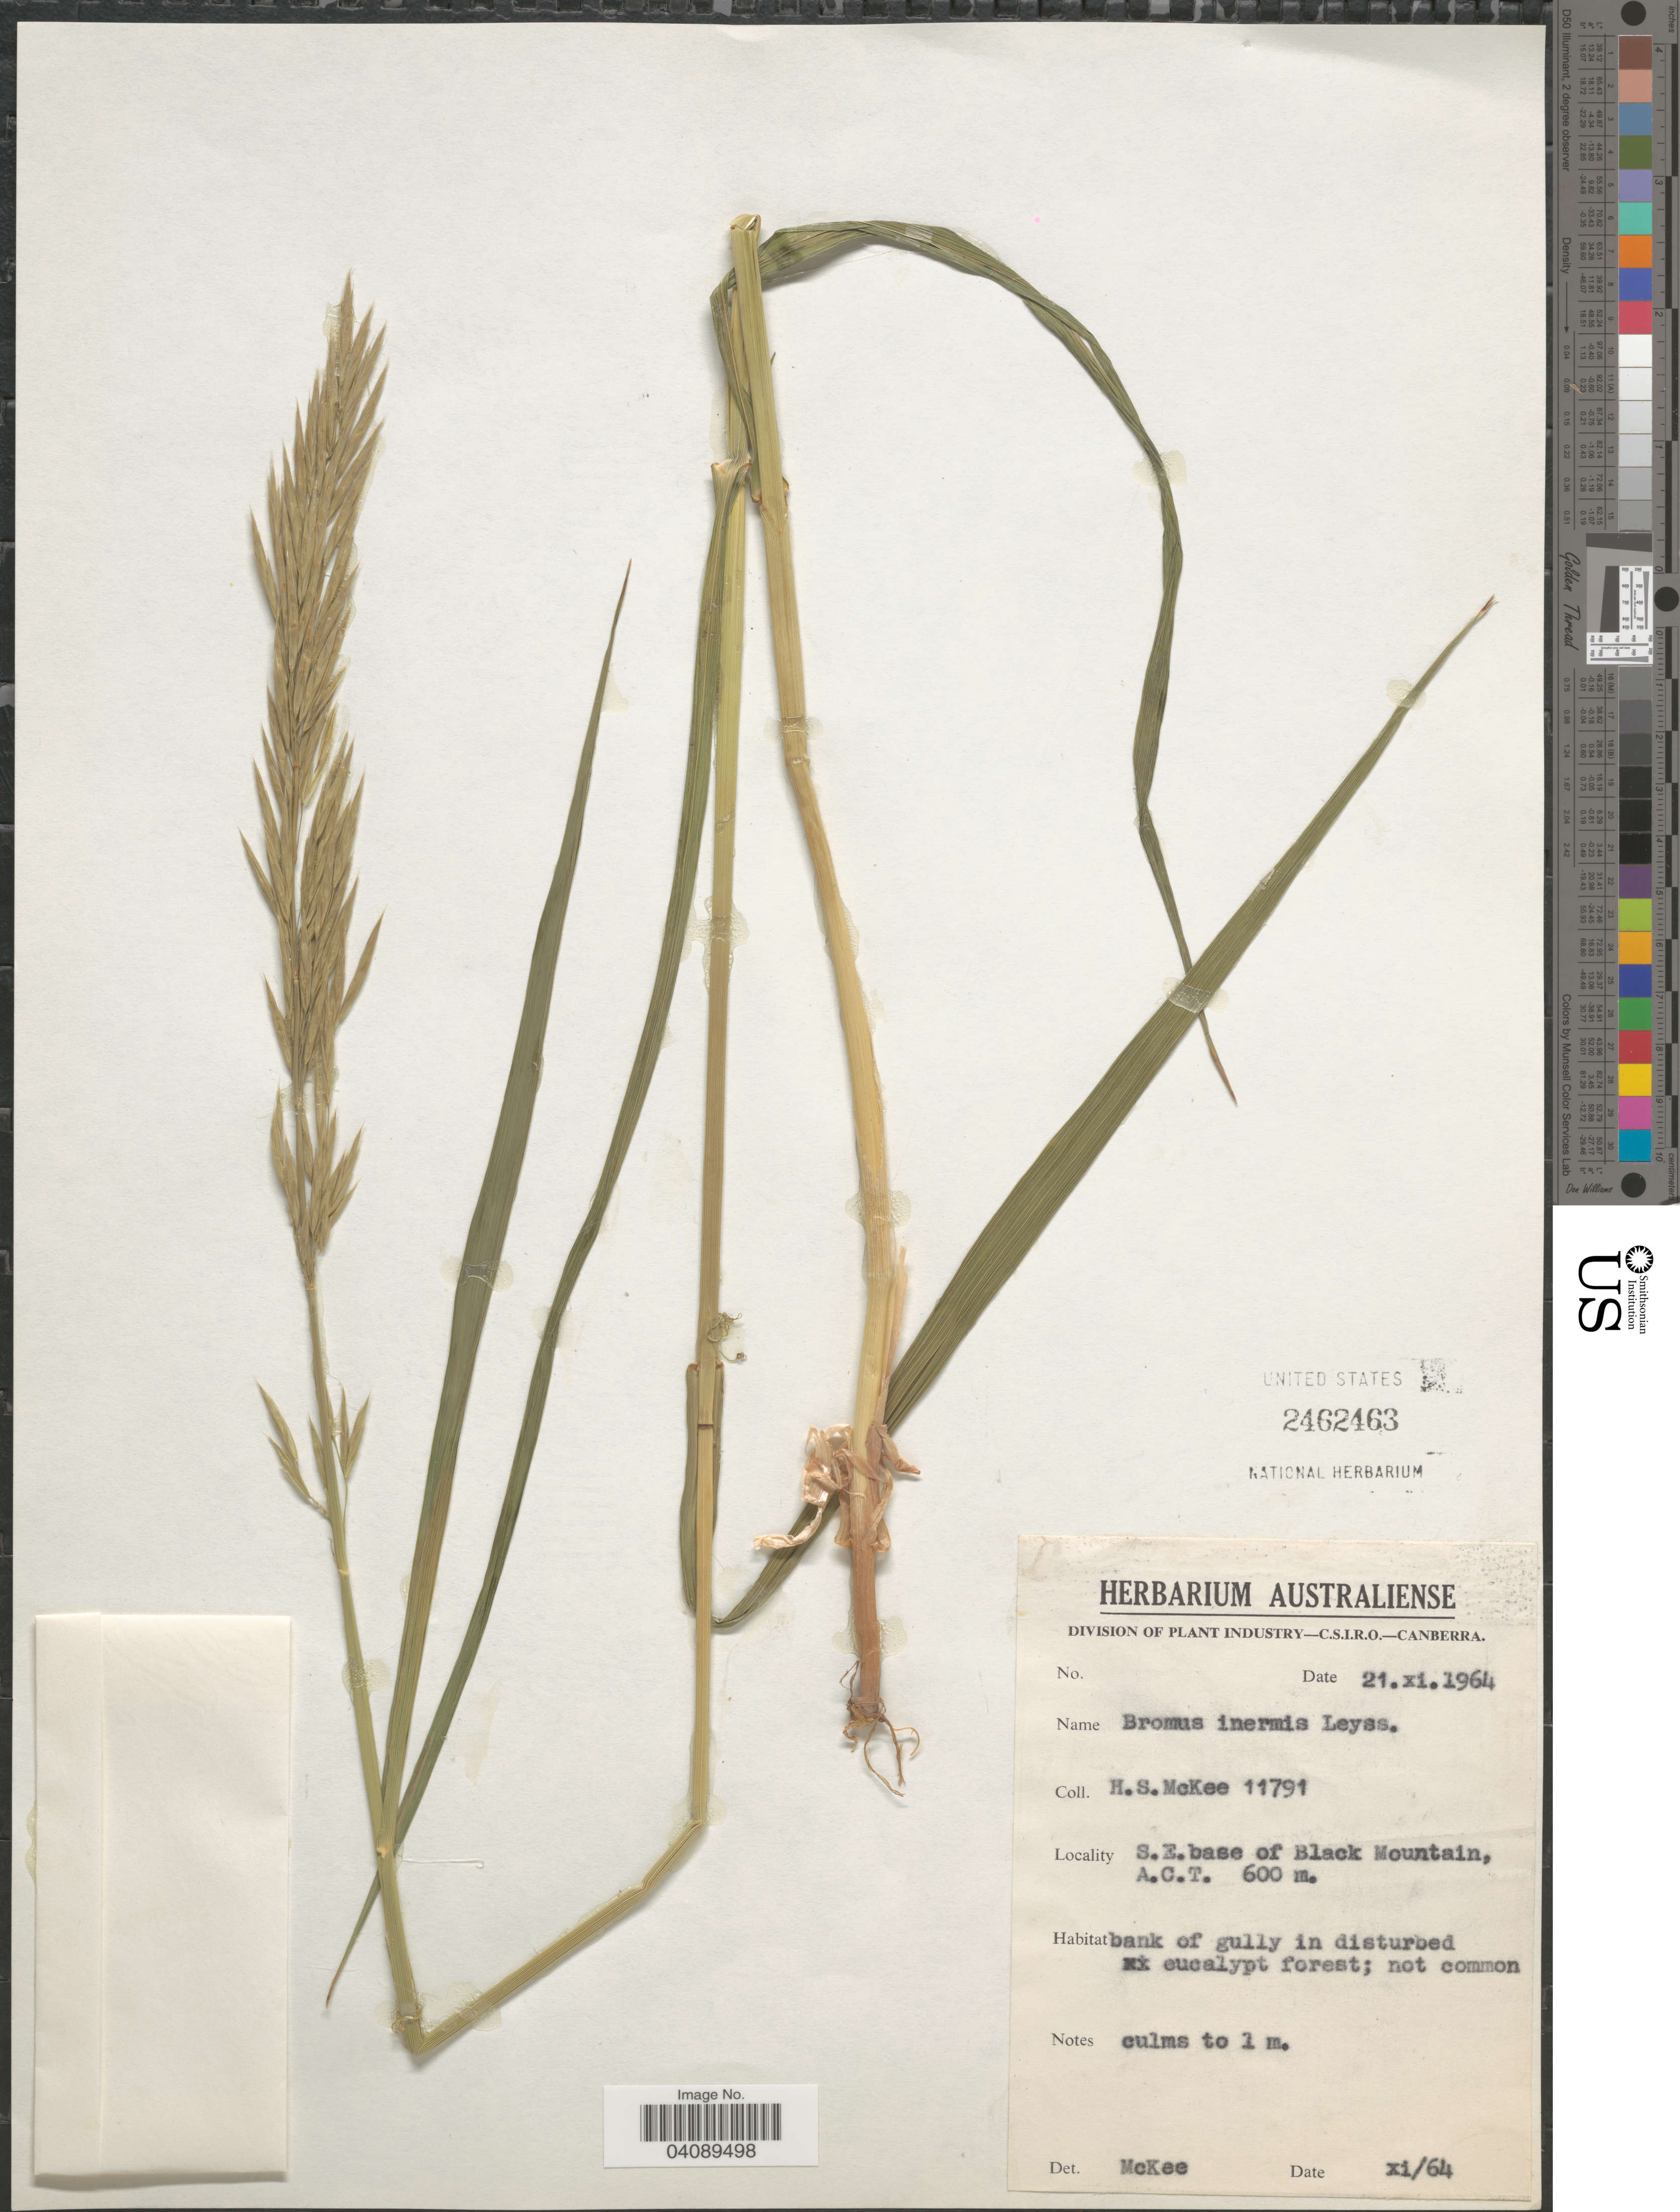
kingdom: Plantae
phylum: Tracheophyta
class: Liliopsida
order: Poales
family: Poaceae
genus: Bromus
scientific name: Bromus inermis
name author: Leyss.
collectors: H. S. McKee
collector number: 11791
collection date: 1964-11-21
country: Australia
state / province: Australian Capital Territory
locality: S.E. base of Black Mountain, A.C.T.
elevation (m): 600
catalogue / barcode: US 2462463